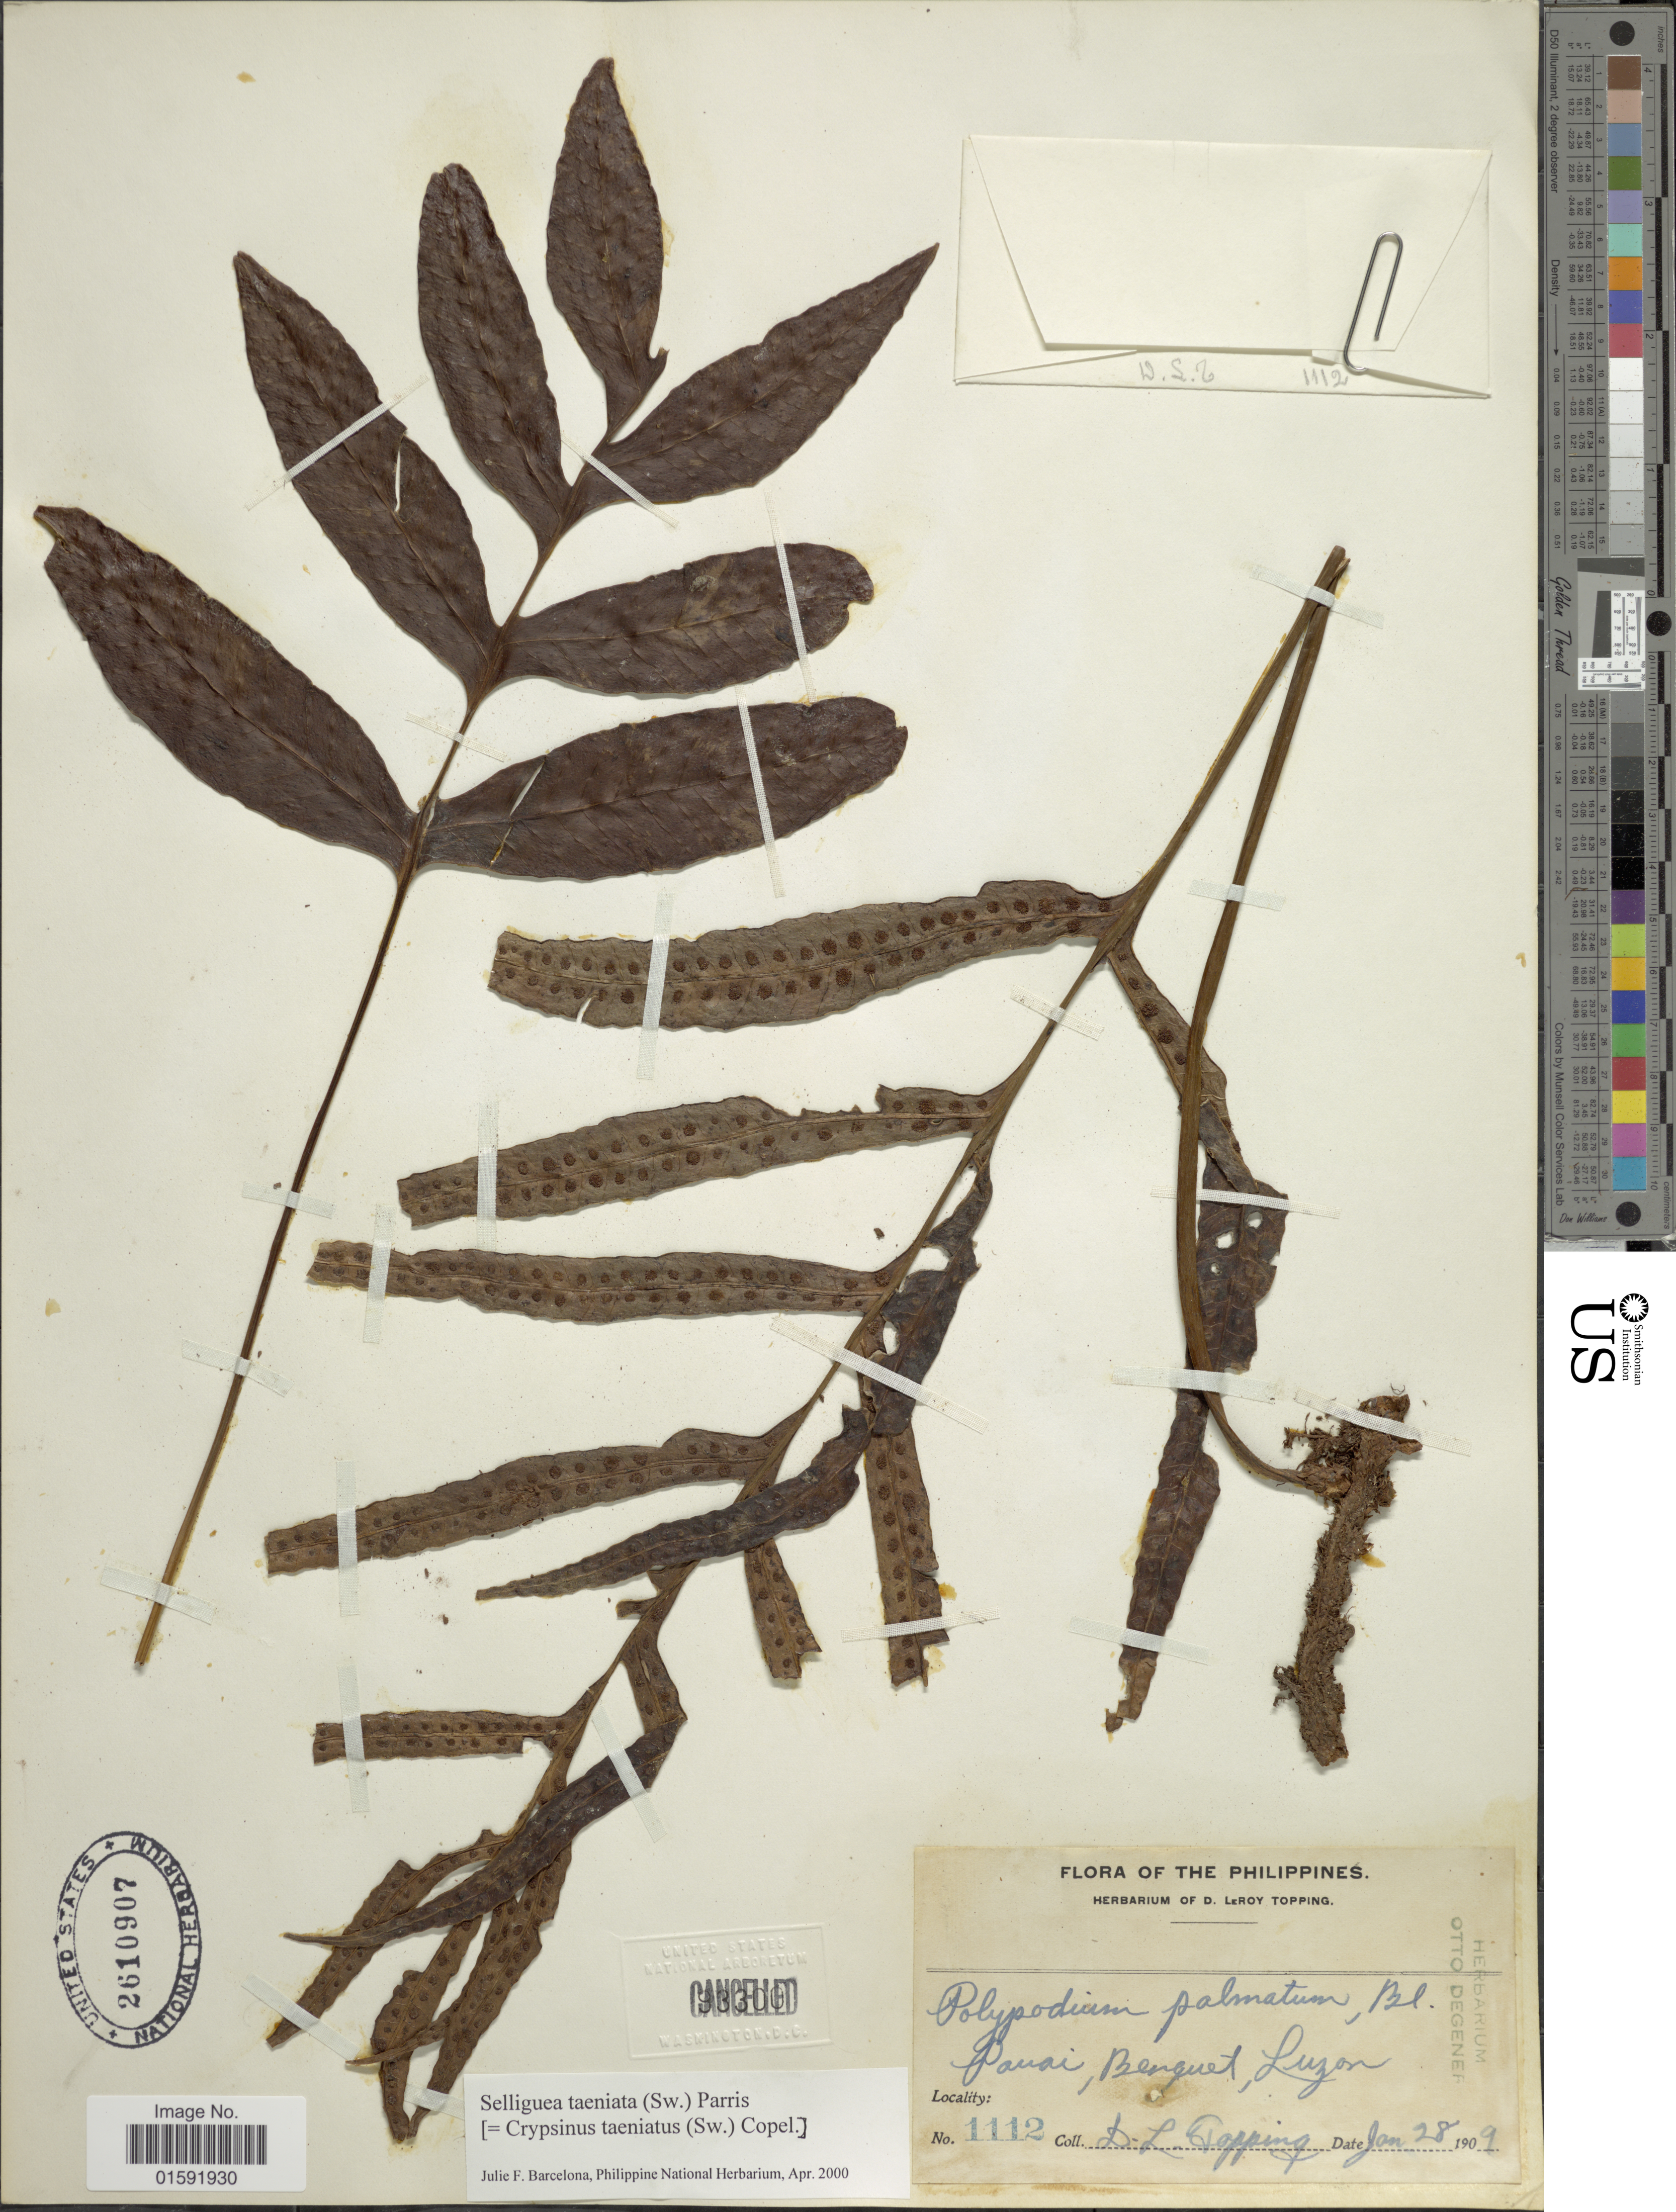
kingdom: Plantae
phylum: Tracheophyta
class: Polypodiopsida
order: Polypodiales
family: Polypodiaceae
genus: Selliguea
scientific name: Selliguea taeniata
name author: Parris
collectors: D. L. Topping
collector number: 1112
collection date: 1909-01-28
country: Philippines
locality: Paupai, Benguet, Luzon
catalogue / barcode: US 2610907